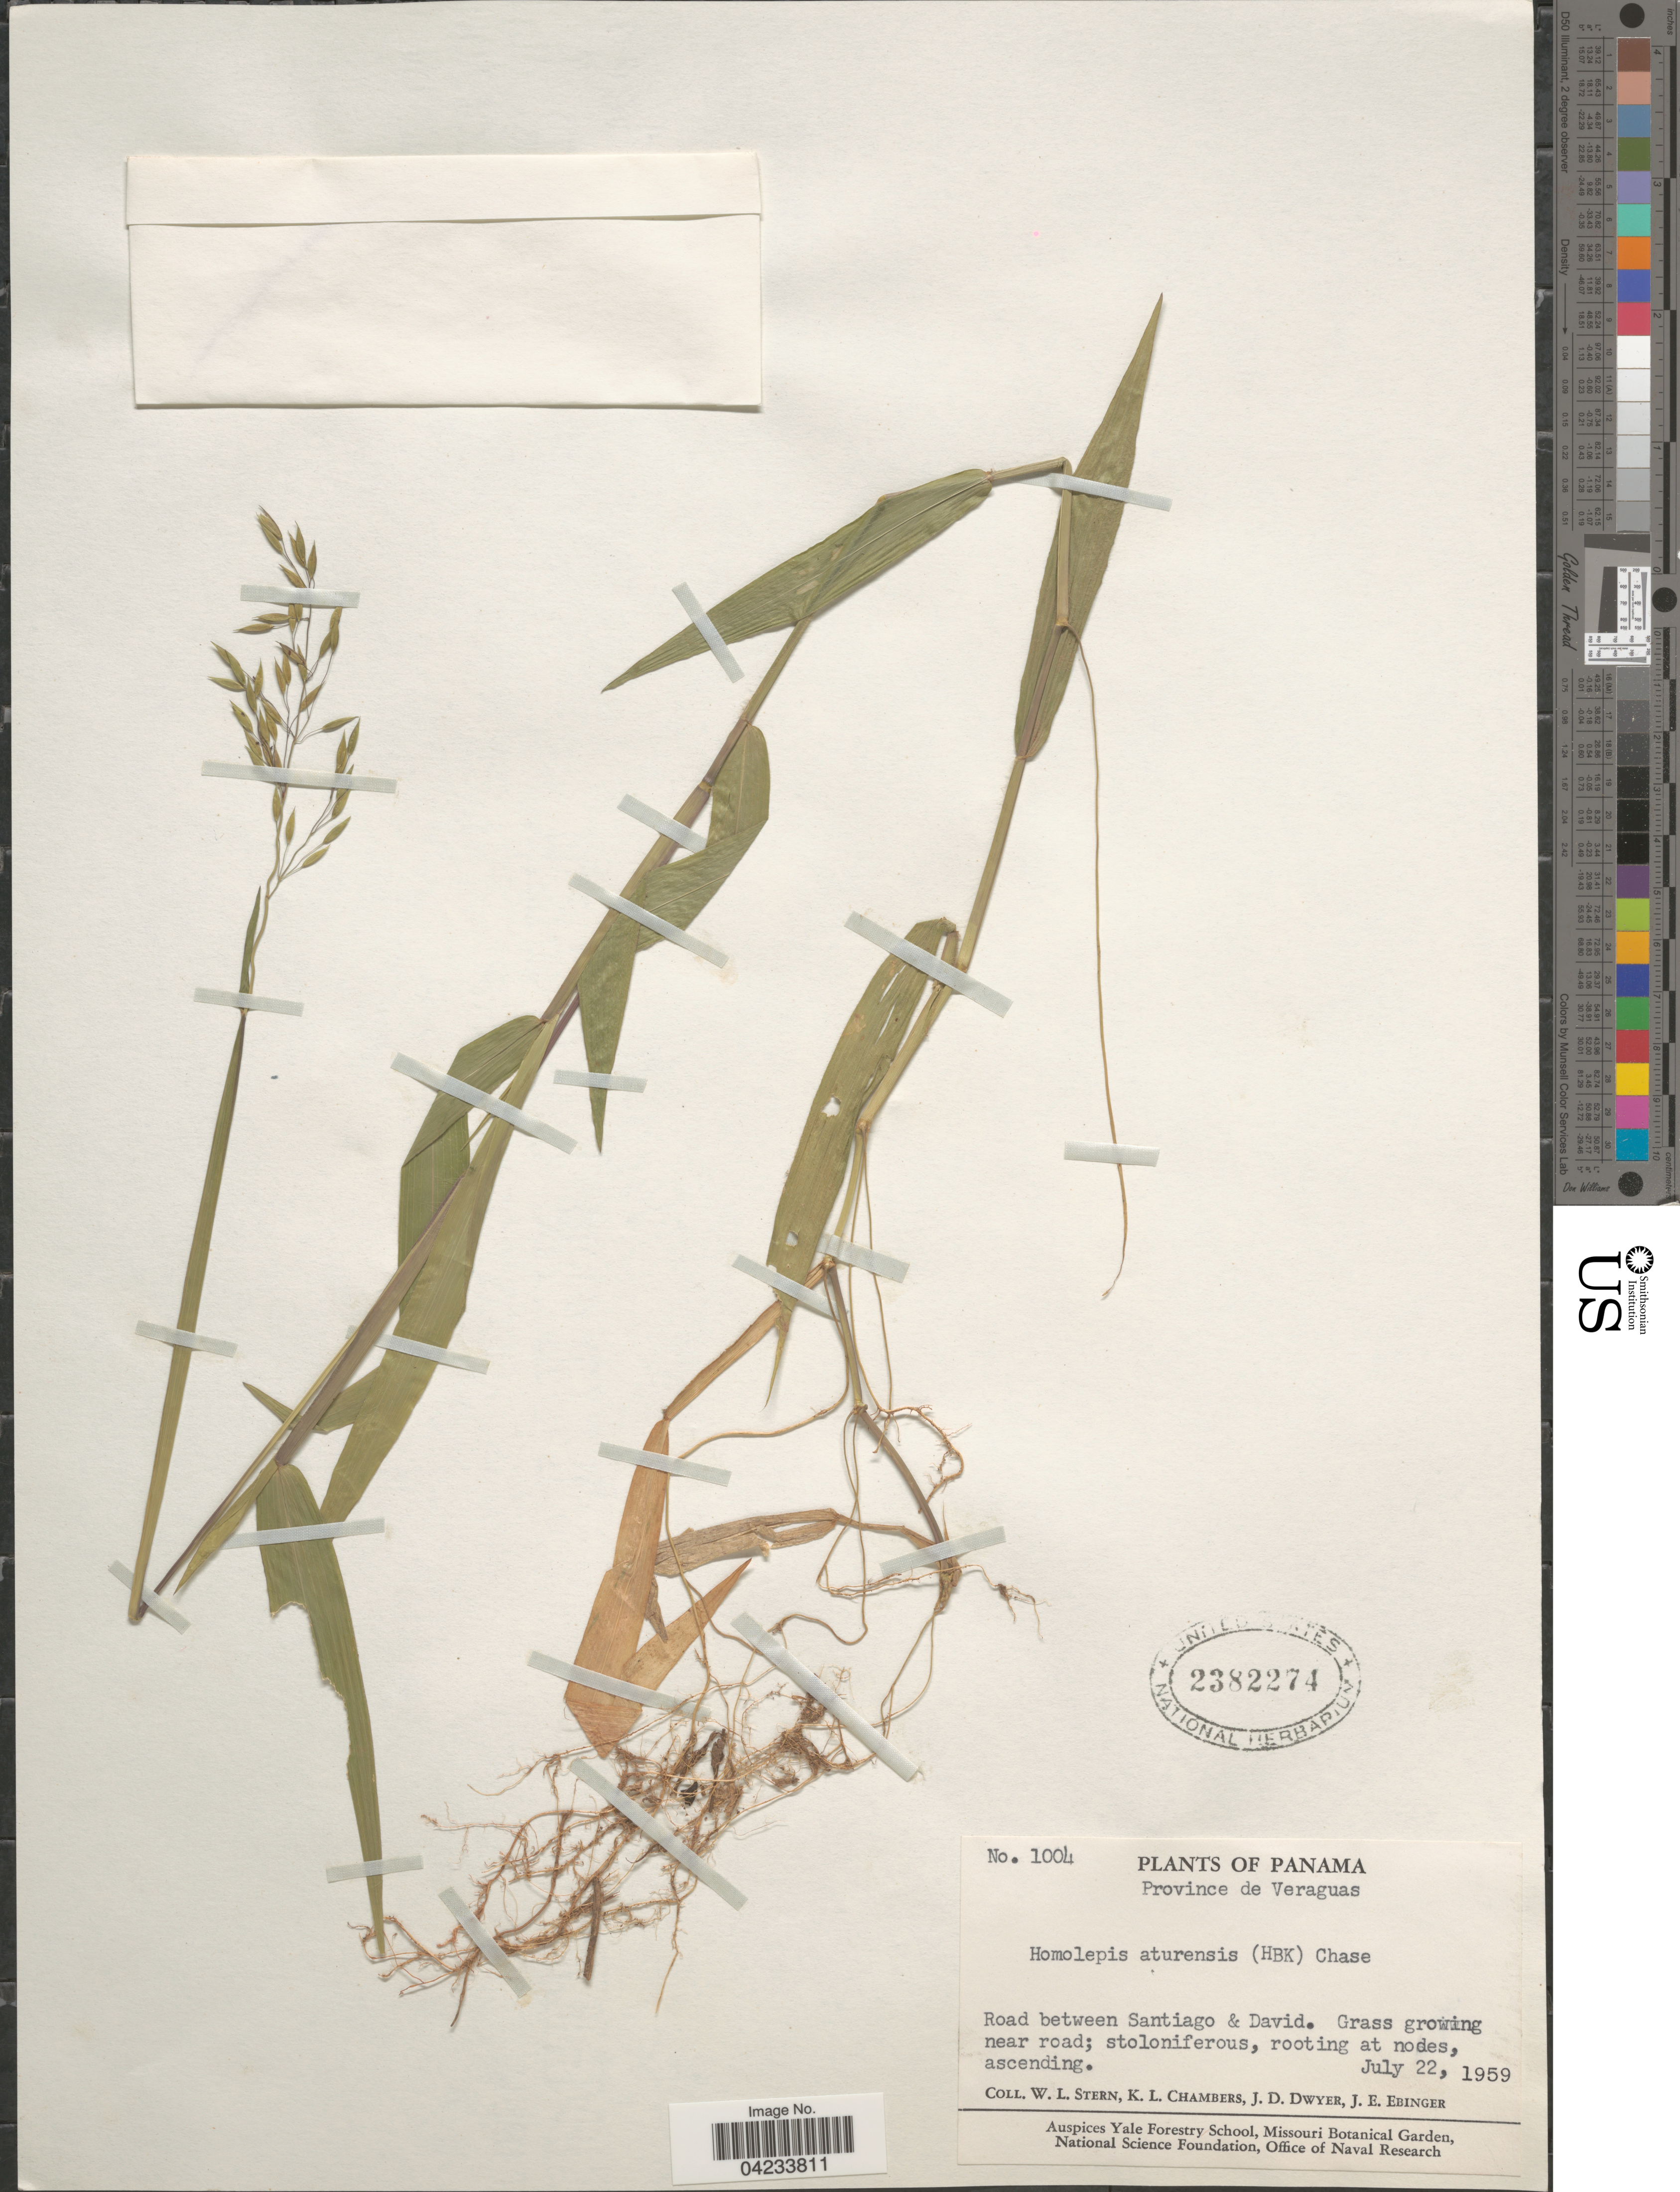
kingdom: Plantae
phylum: Tracheophyta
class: Liliopsida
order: Poales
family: Poaceae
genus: Homolepis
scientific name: Homolepis aturensis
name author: (Kunth) Chase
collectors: W. L. Stern, K. Chambers, J. D. Dwyer & J. Ebinger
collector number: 1004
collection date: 1959-07-22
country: Panama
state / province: Veraguas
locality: Province de Veraguas. Road between Santiago & David.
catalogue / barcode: US 2382274